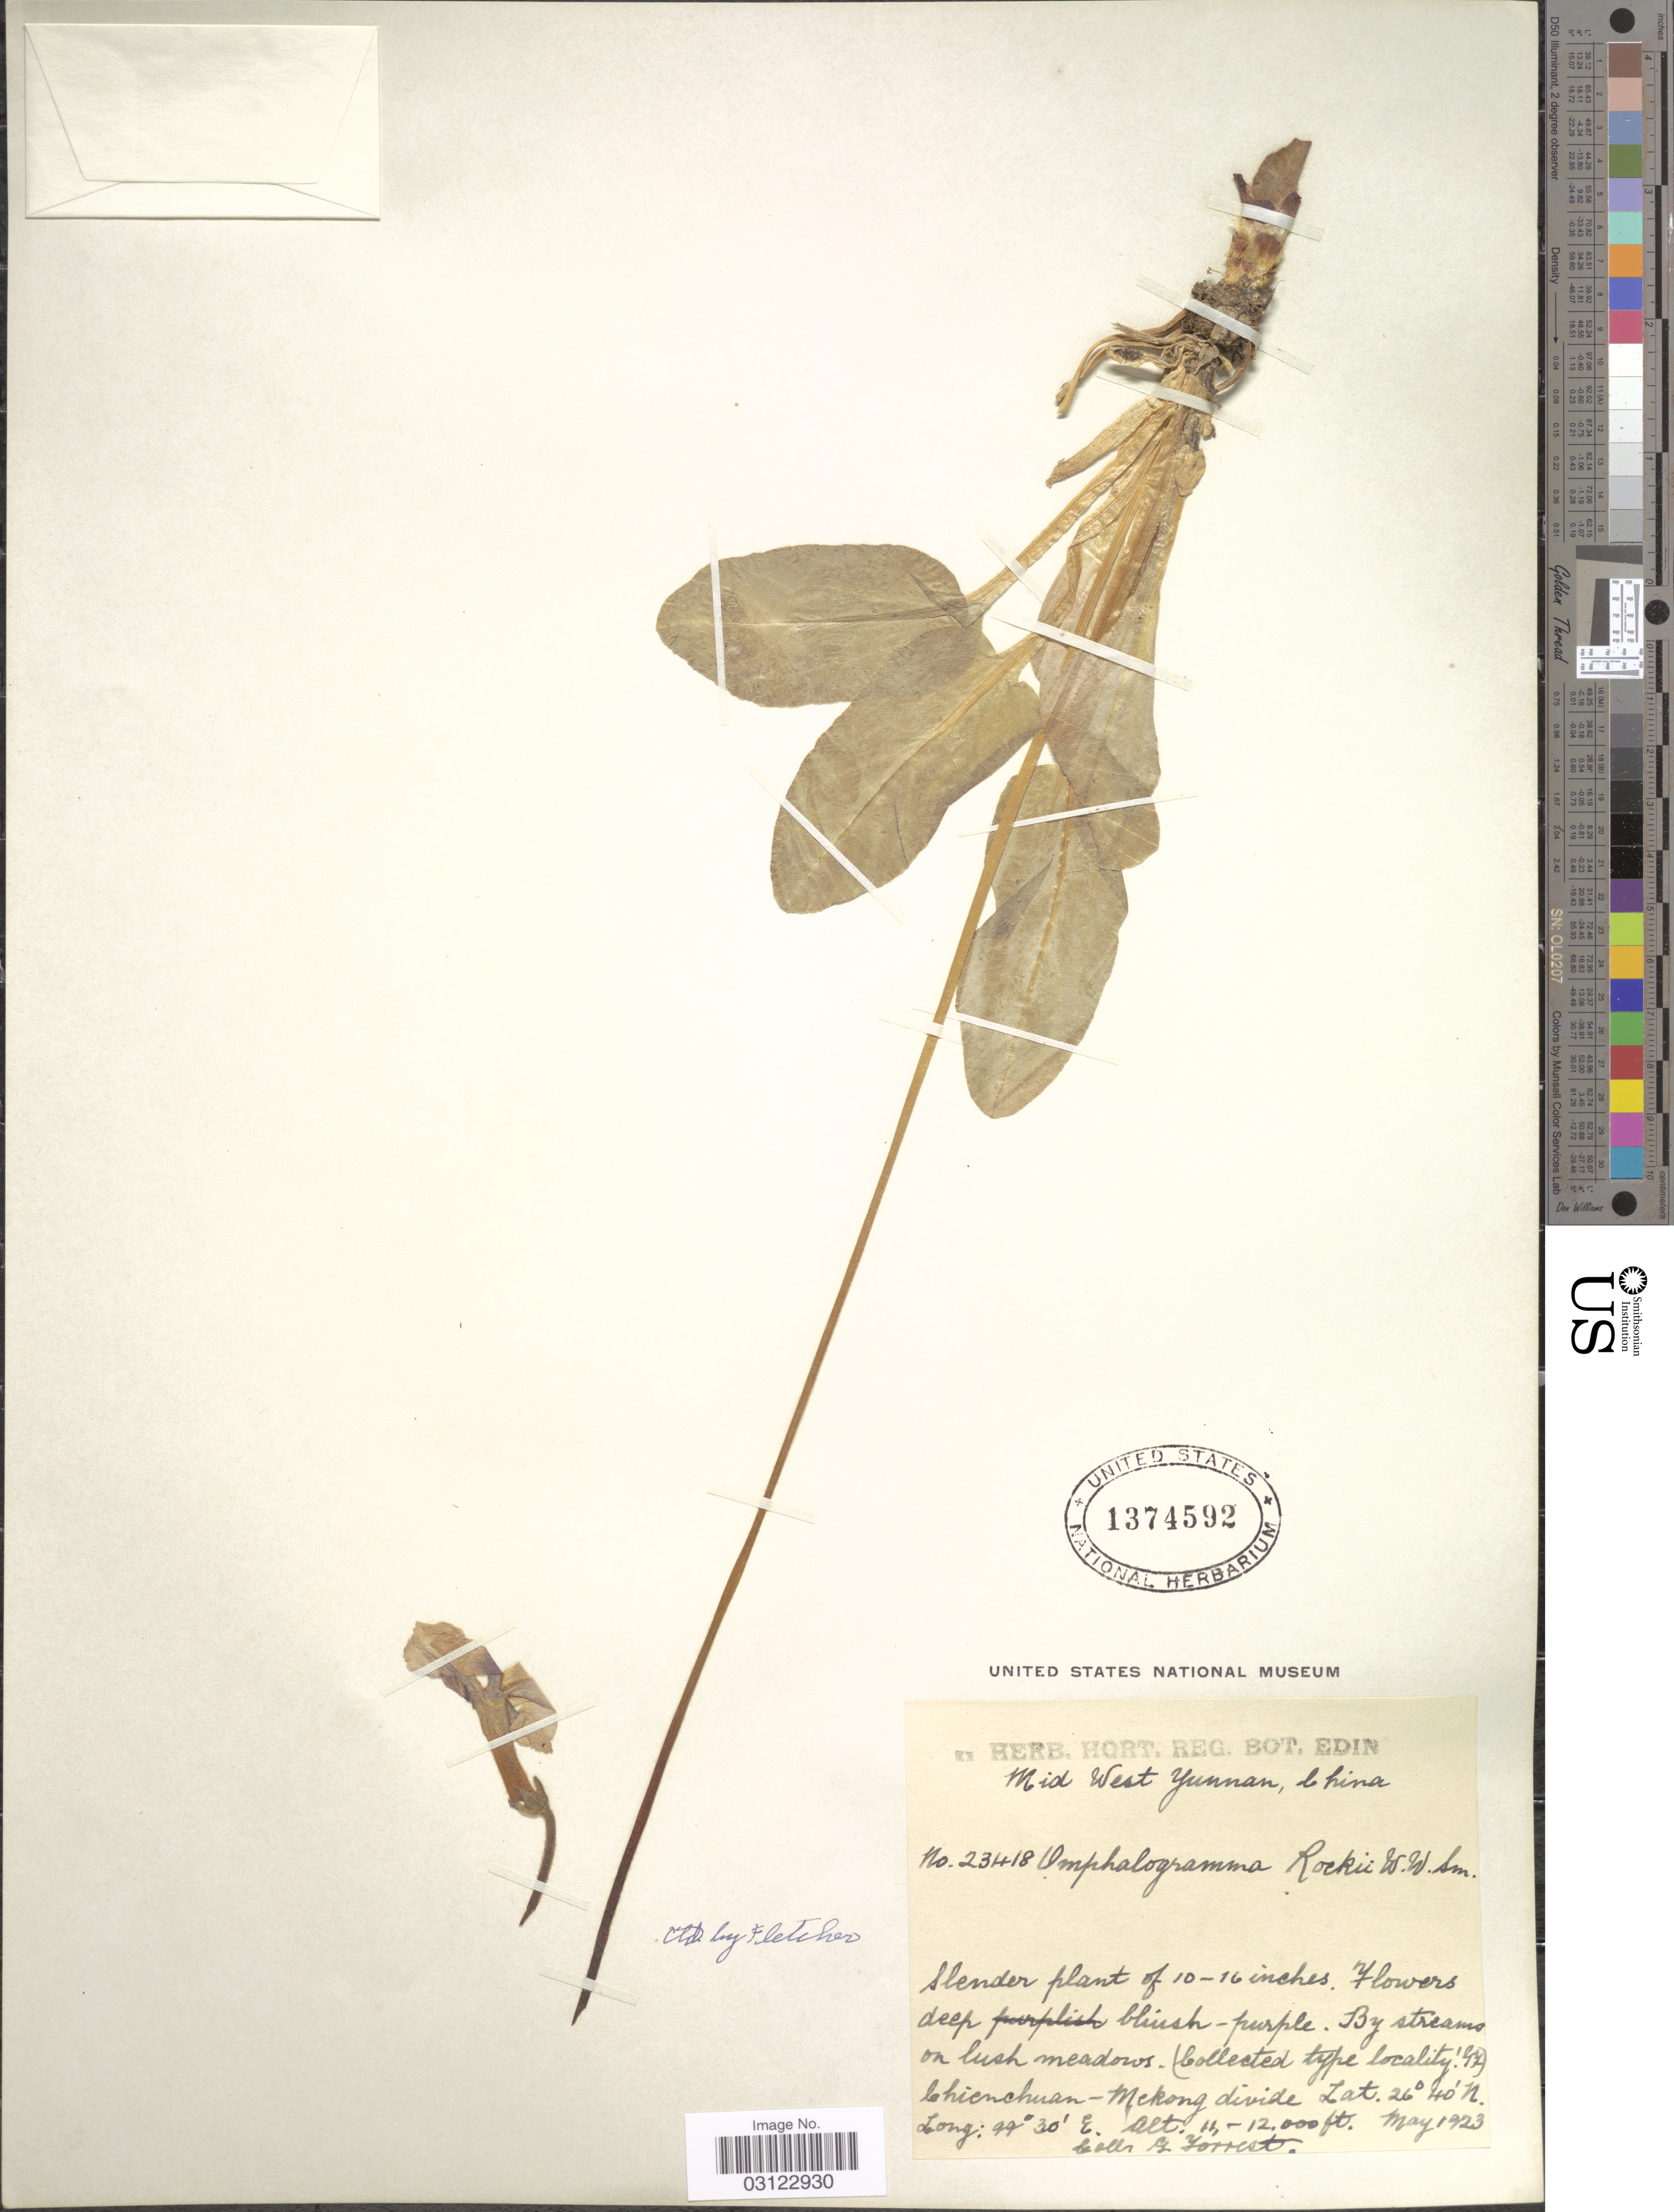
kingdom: Plantae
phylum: Tracheophyta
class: Magnoliopsida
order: Ericales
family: Primulaceae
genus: Omphalogramma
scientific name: Omphalogramma vinciflorum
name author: (Franch.) Franch.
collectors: G. Forrest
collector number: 23418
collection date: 1923-05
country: China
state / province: Yunnan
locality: Mid West Yunnan. Chienchuan- Mekong divide.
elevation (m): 3353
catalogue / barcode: US 1374592